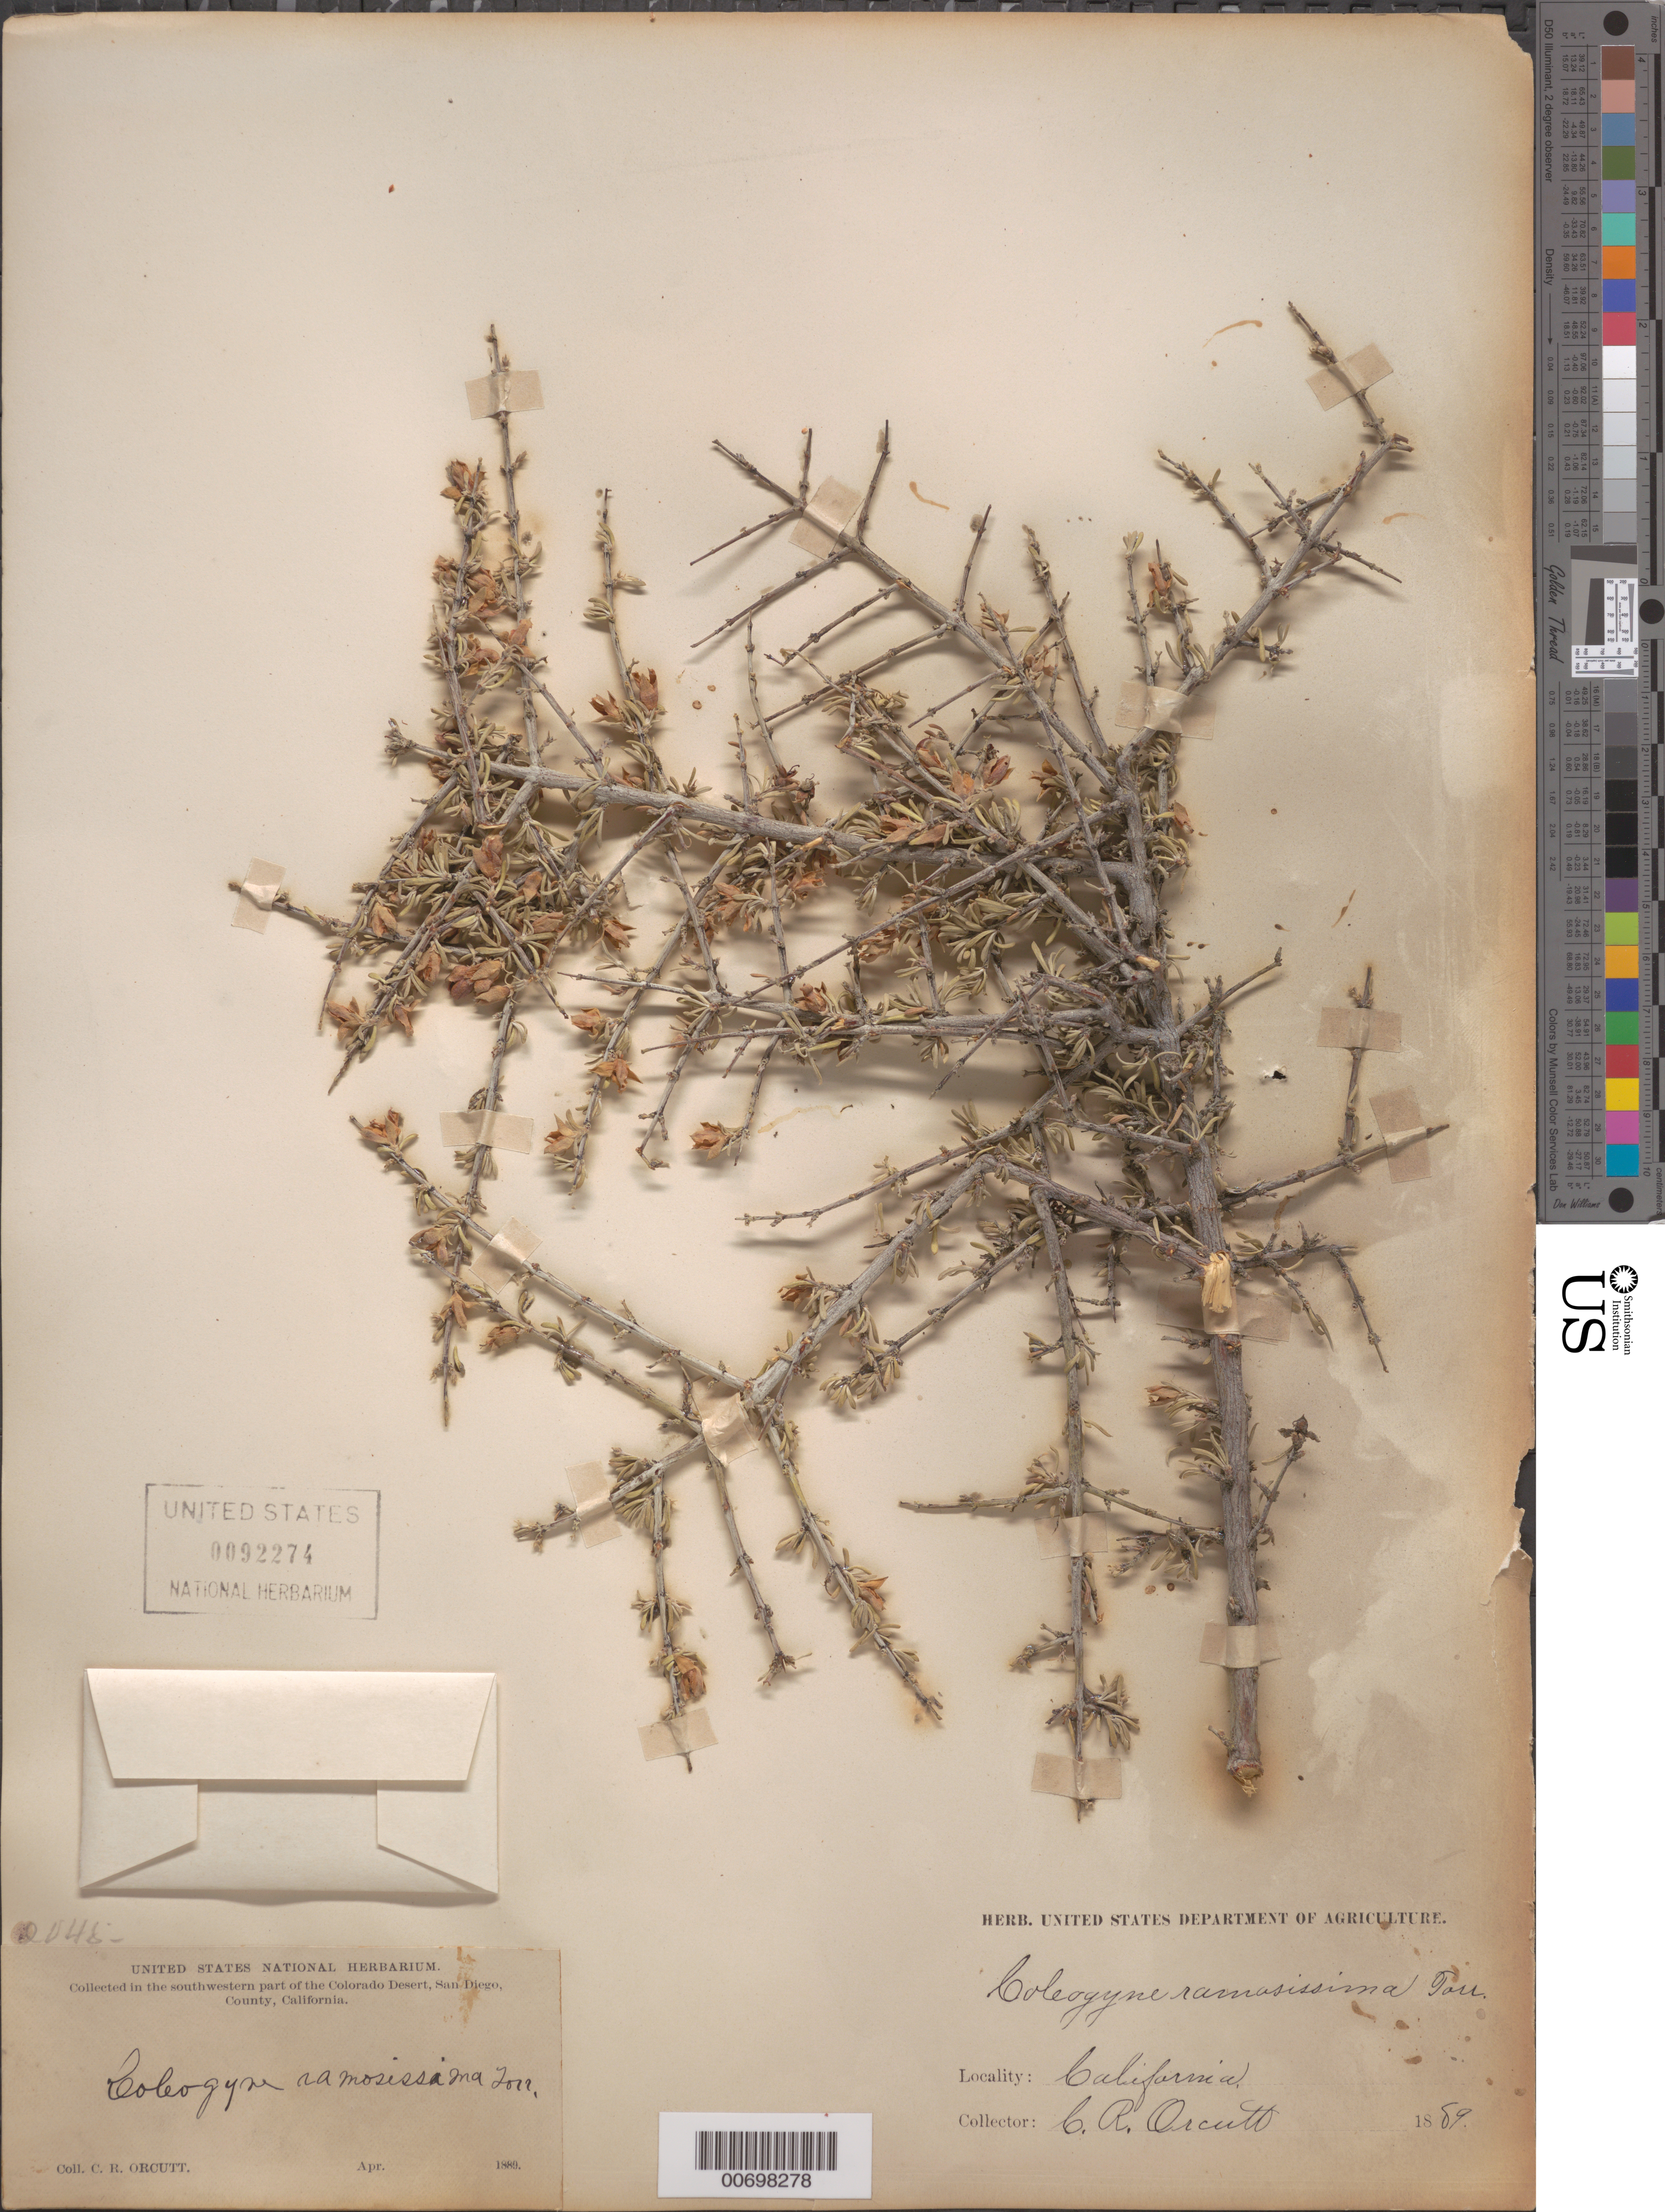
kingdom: Plantae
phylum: Tracheophyta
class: Magnoliopsida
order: Rosales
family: Rosaceae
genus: Coleogyne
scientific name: Coleogyne ramosissima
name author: Torr.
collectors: C. R. Orcutt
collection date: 1889-04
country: United States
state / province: California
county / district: San Diego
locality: In the southwestern part of the Colorado Desert, San Diego, County.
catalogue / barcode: US 92274